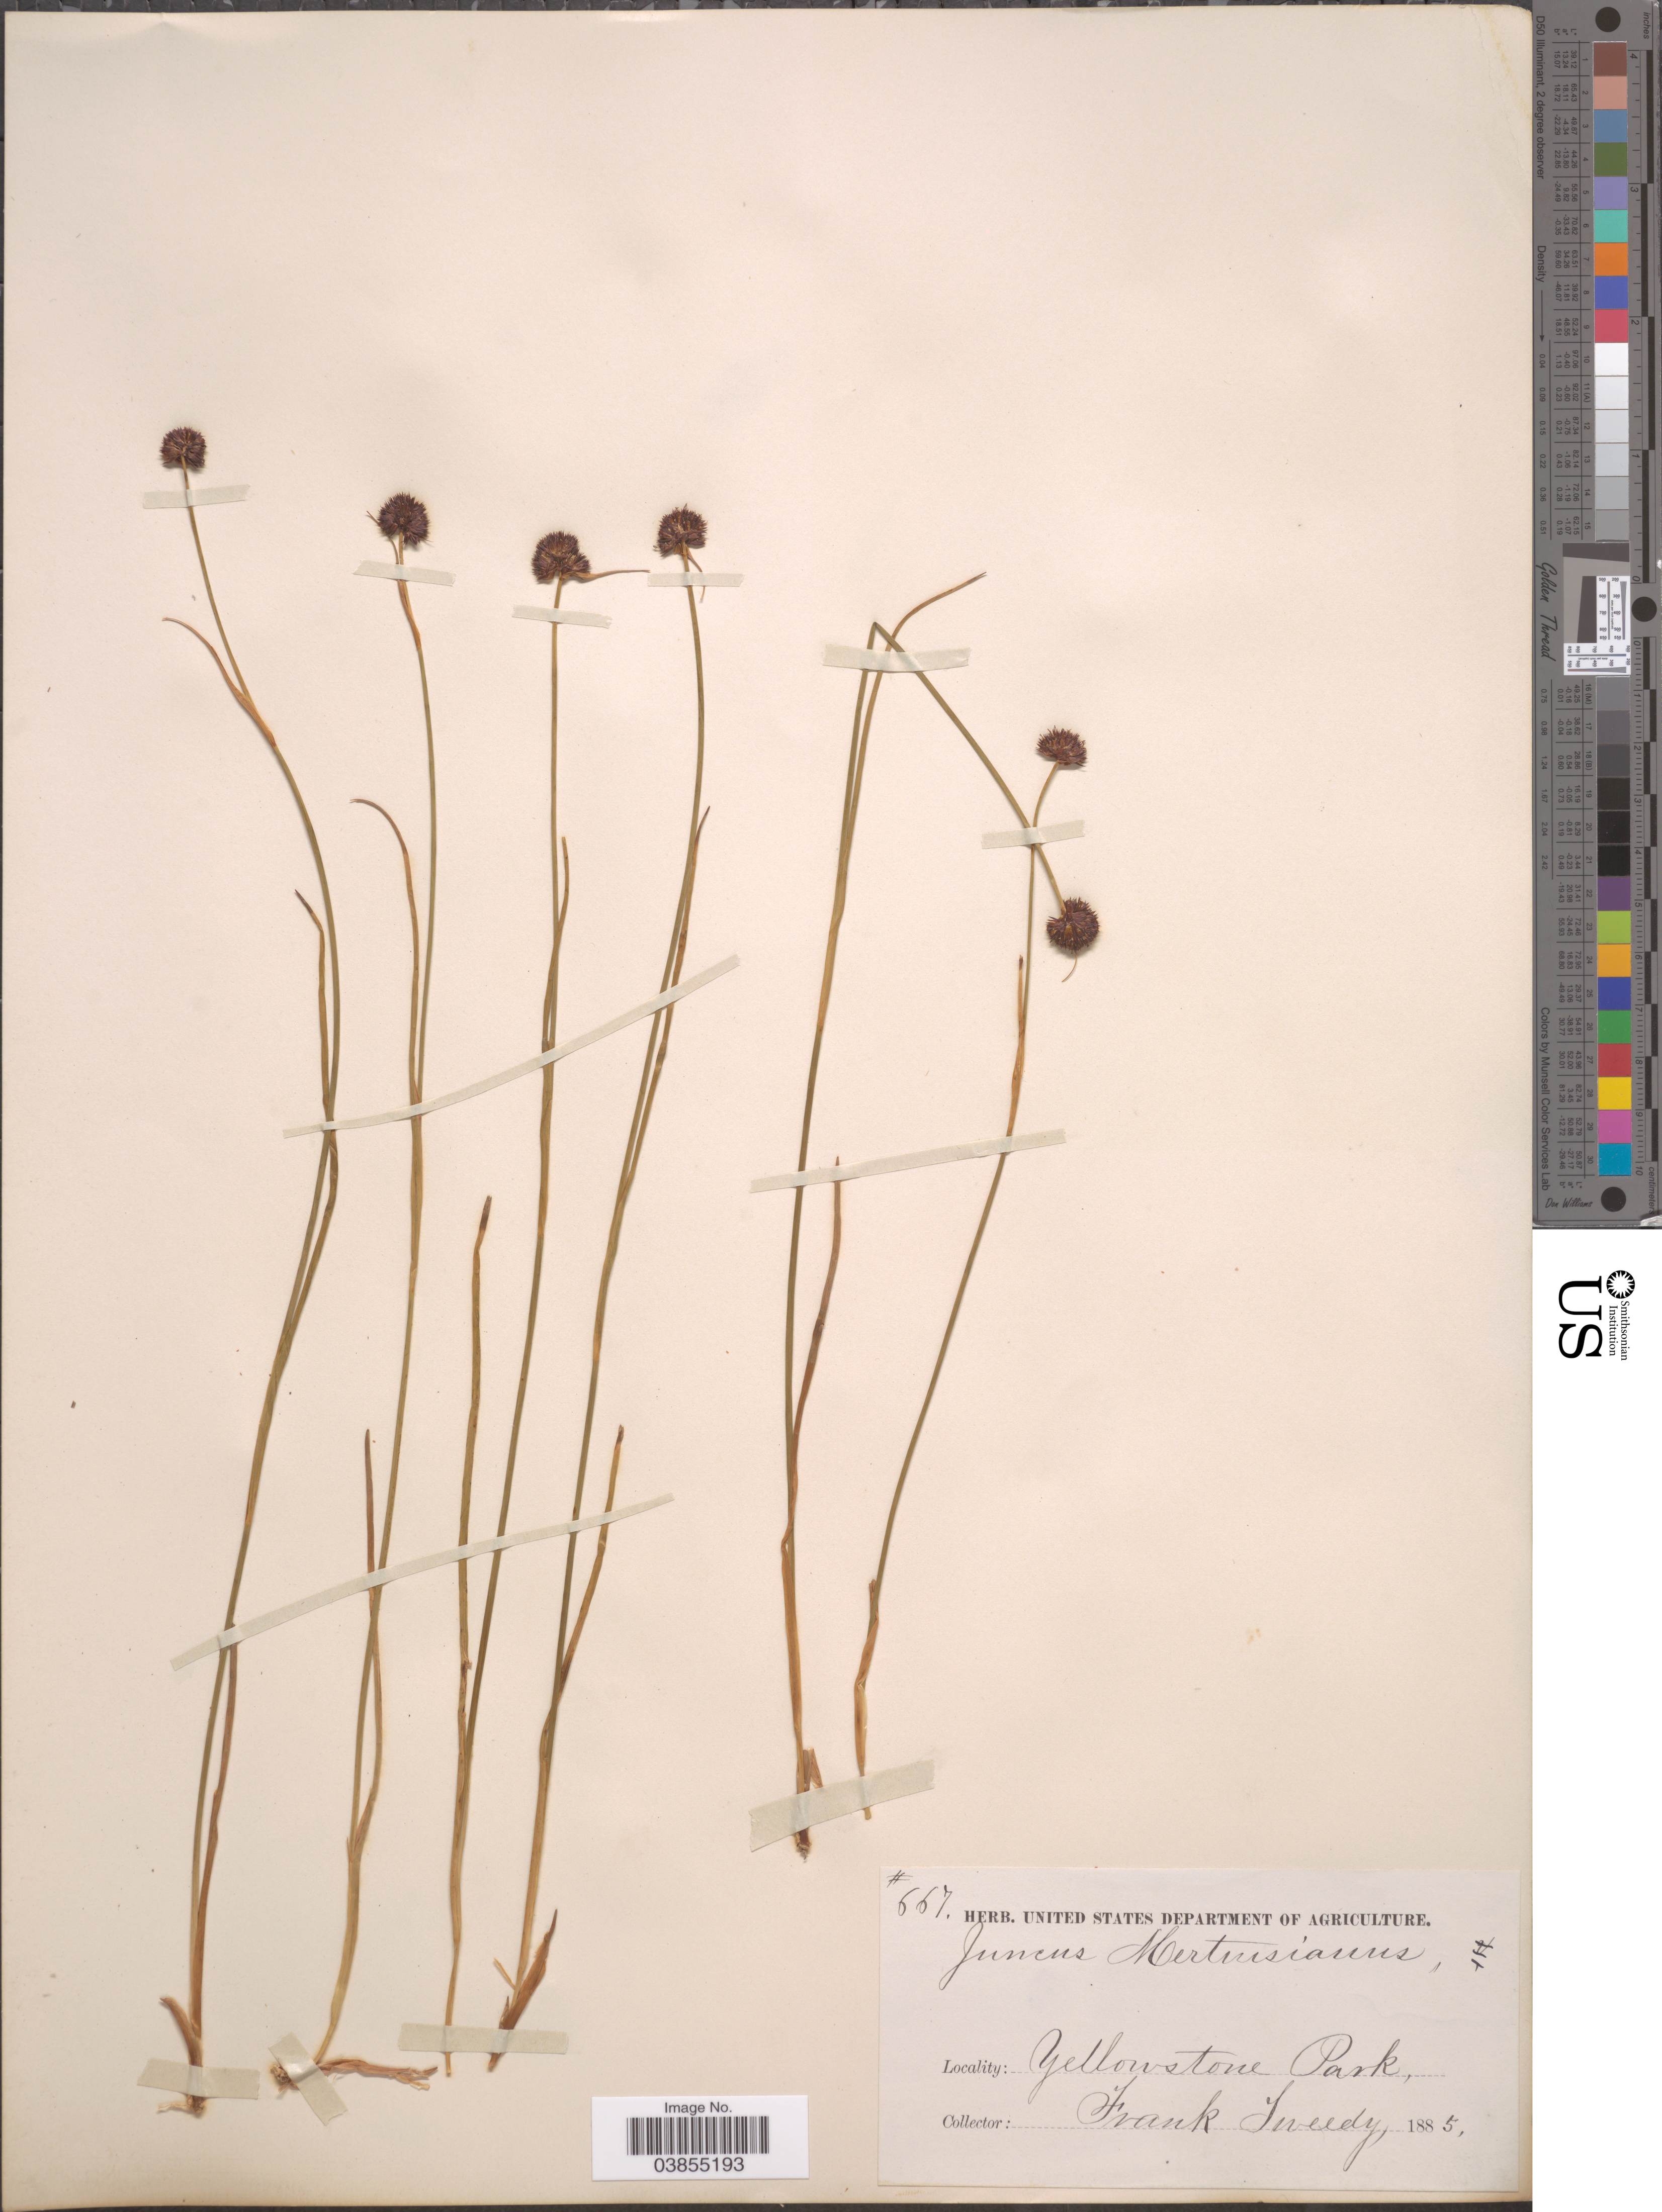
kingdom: Plantae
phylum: Tracheophyta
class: Liliopsida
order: Poales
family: Juncaceae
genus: Juncus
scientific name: Juncus mertensianus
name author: Bong.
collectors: F. Tweedy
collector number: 667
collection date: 1885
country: United States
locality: Yellowstone Park.